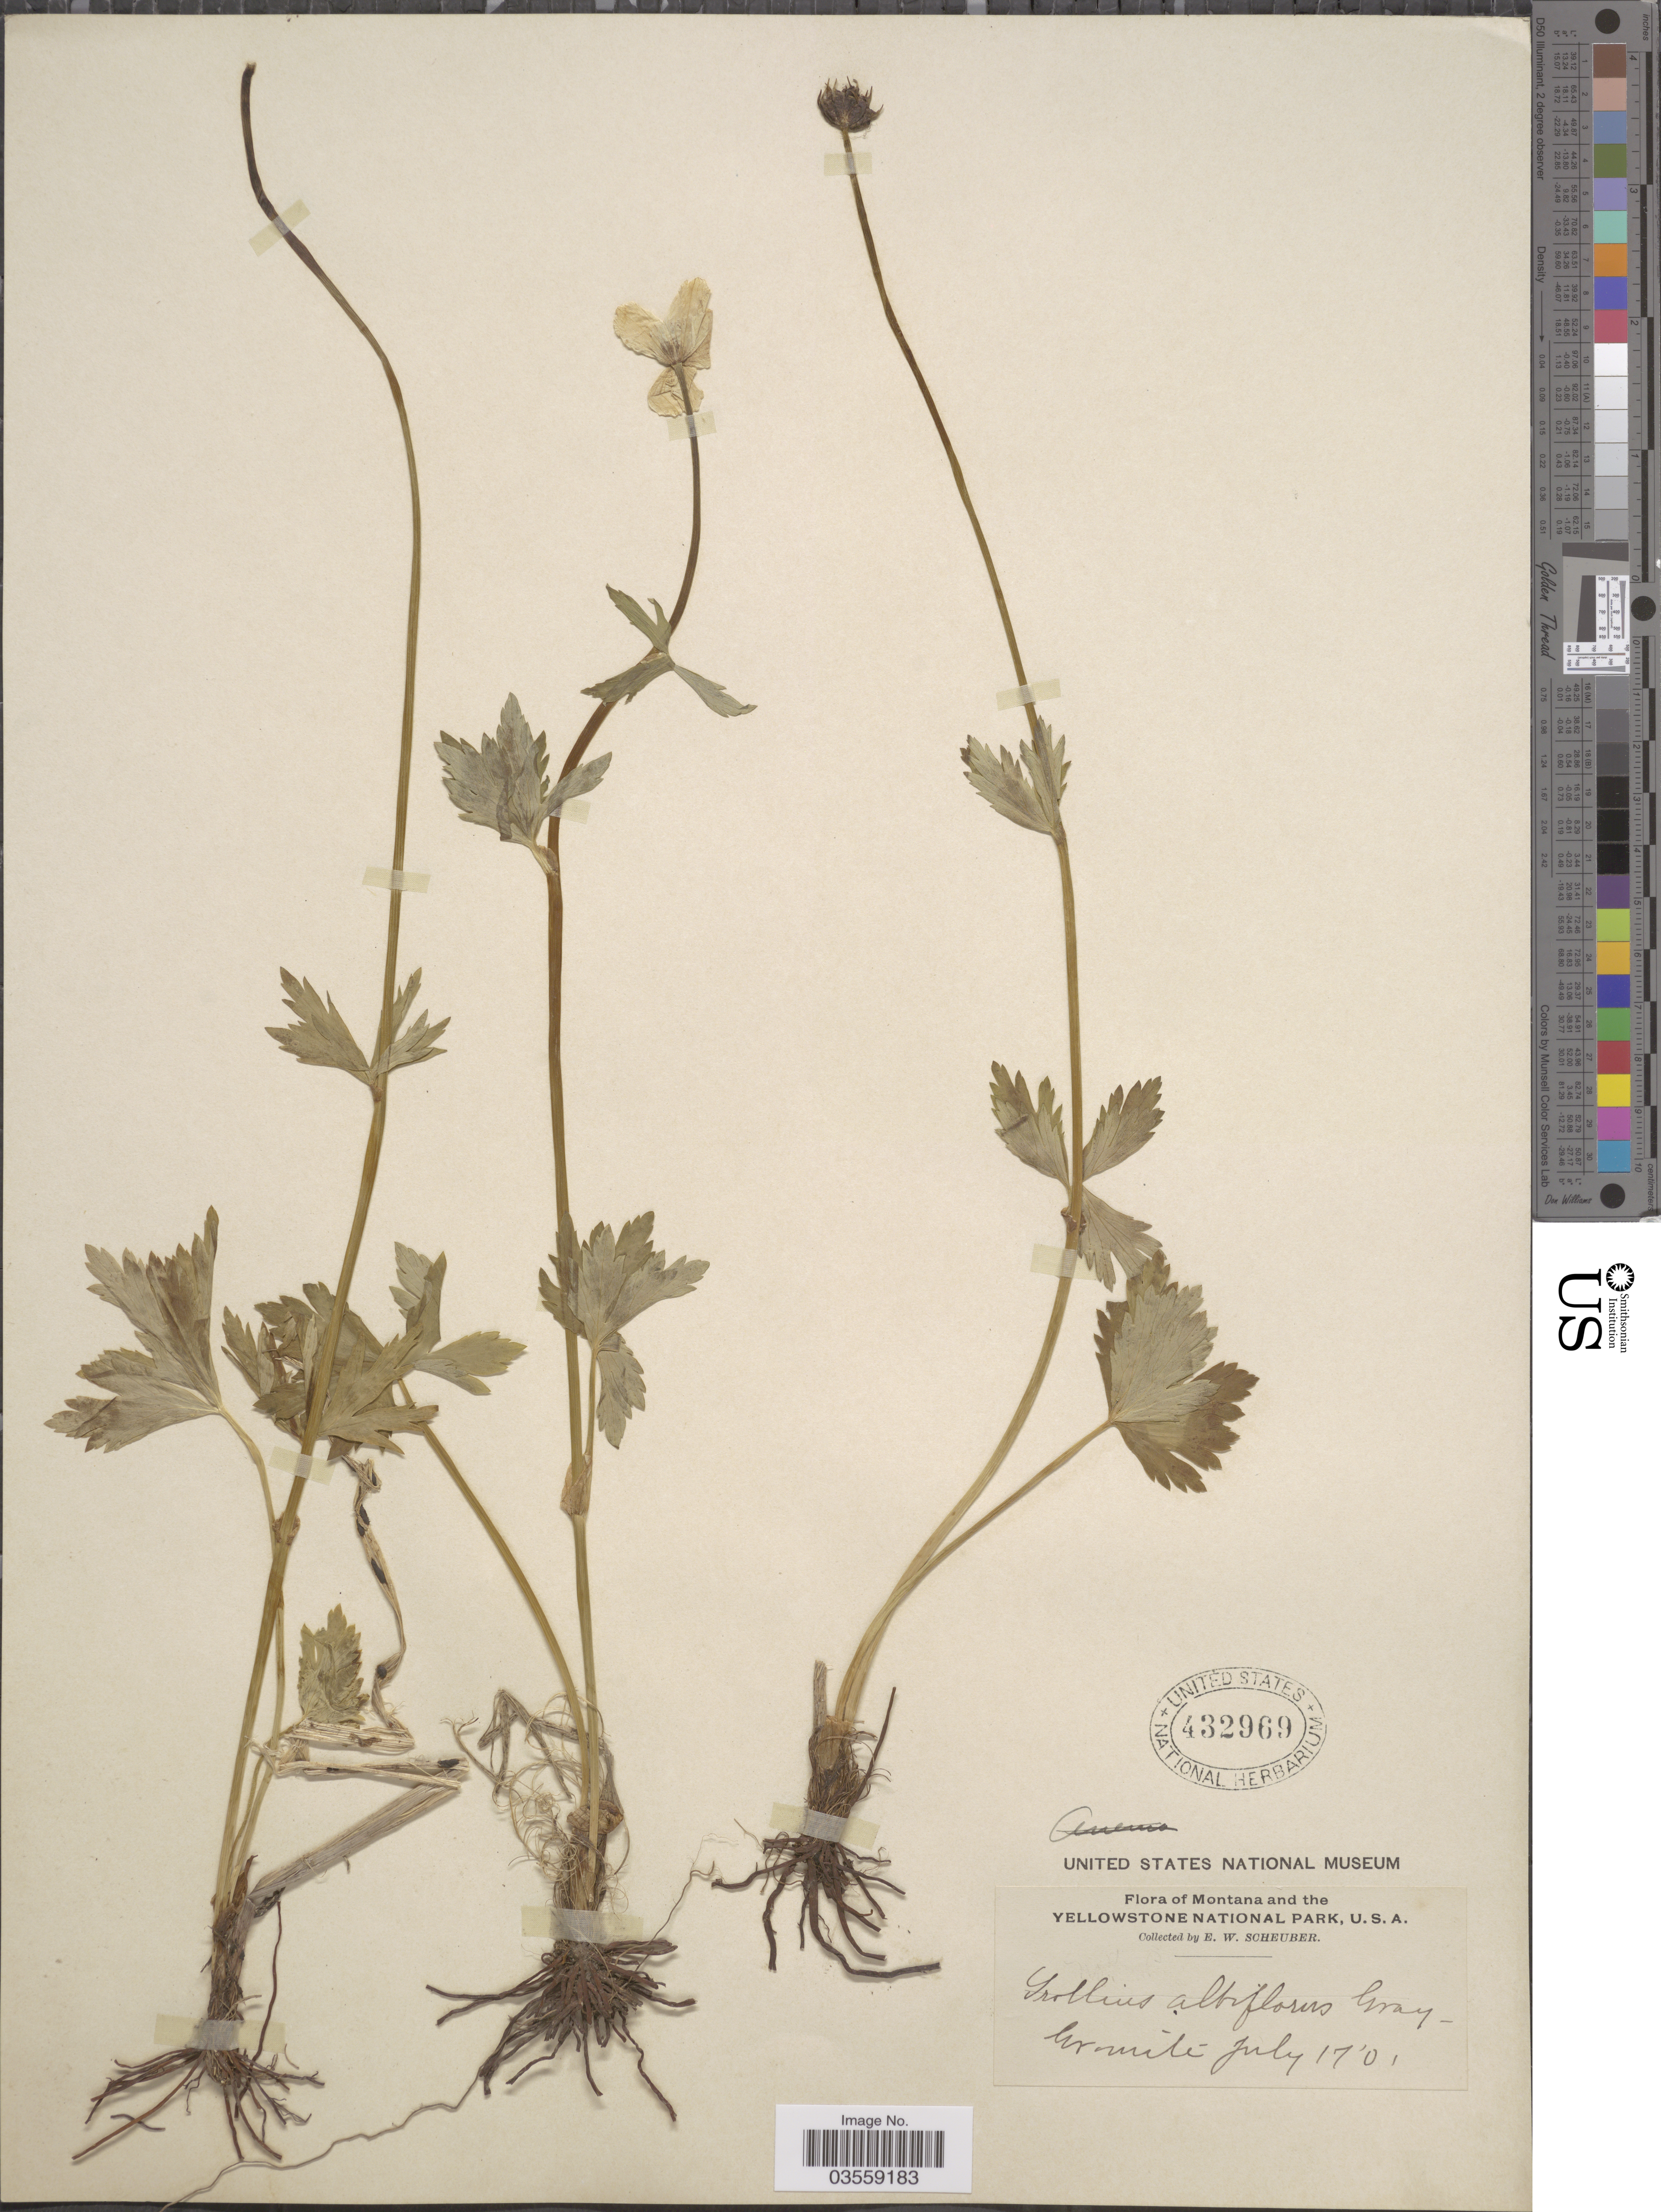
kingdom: Plantae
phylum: Tracheophyta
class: Magnoliopsida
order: Ranunculales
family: Ranunculaceae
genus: Trollius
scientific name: Trollius laxus var. albiflorus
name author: A. Gray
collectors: E. Scheuber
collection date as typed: Transcribed d/m/y: 17/7/1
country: United States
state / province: Montana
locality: The Yellowstone National Park. Granite.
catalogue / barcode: US 432969